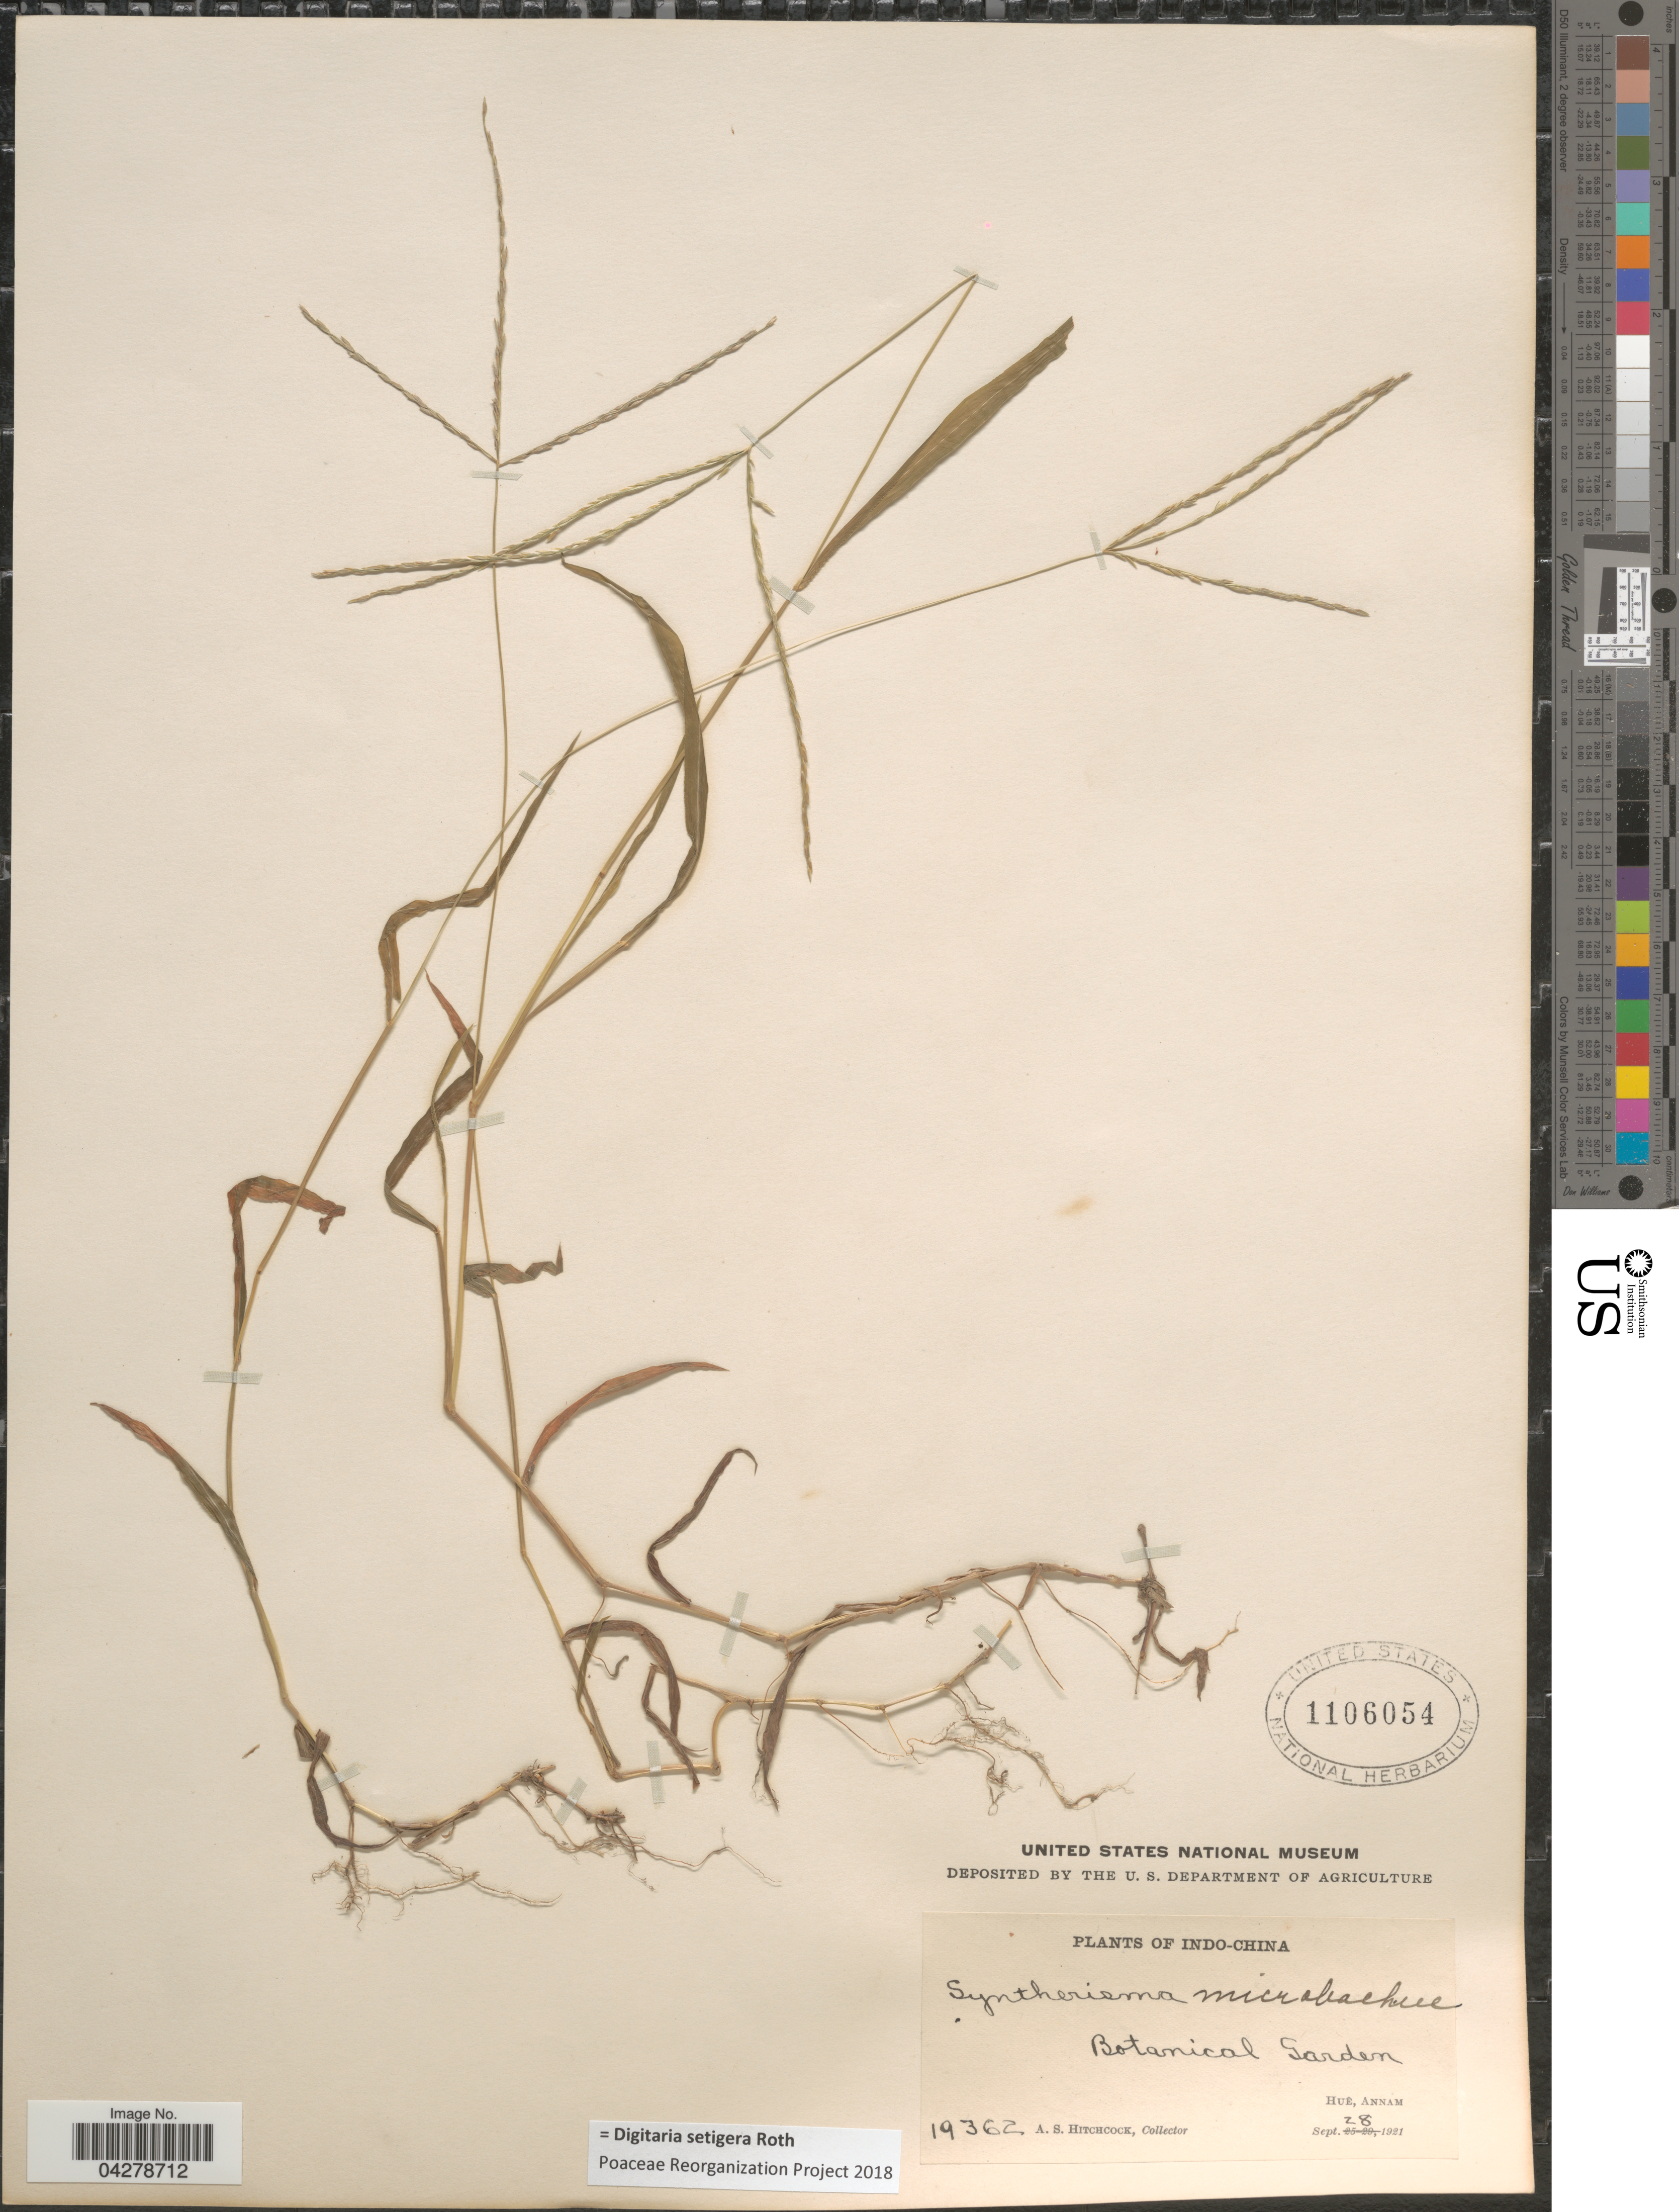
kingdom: Plantae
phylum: Tracheophyta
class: Liliopsida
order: Poales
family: Poaceae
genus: Digitaria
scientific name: Digitaria setigera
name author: Roth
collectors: A. S. Hitchcock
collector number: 19362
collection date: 1921-09-28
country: Vietnam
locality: Botanical Garden. Hue, Annam.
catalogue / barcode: US 1106054